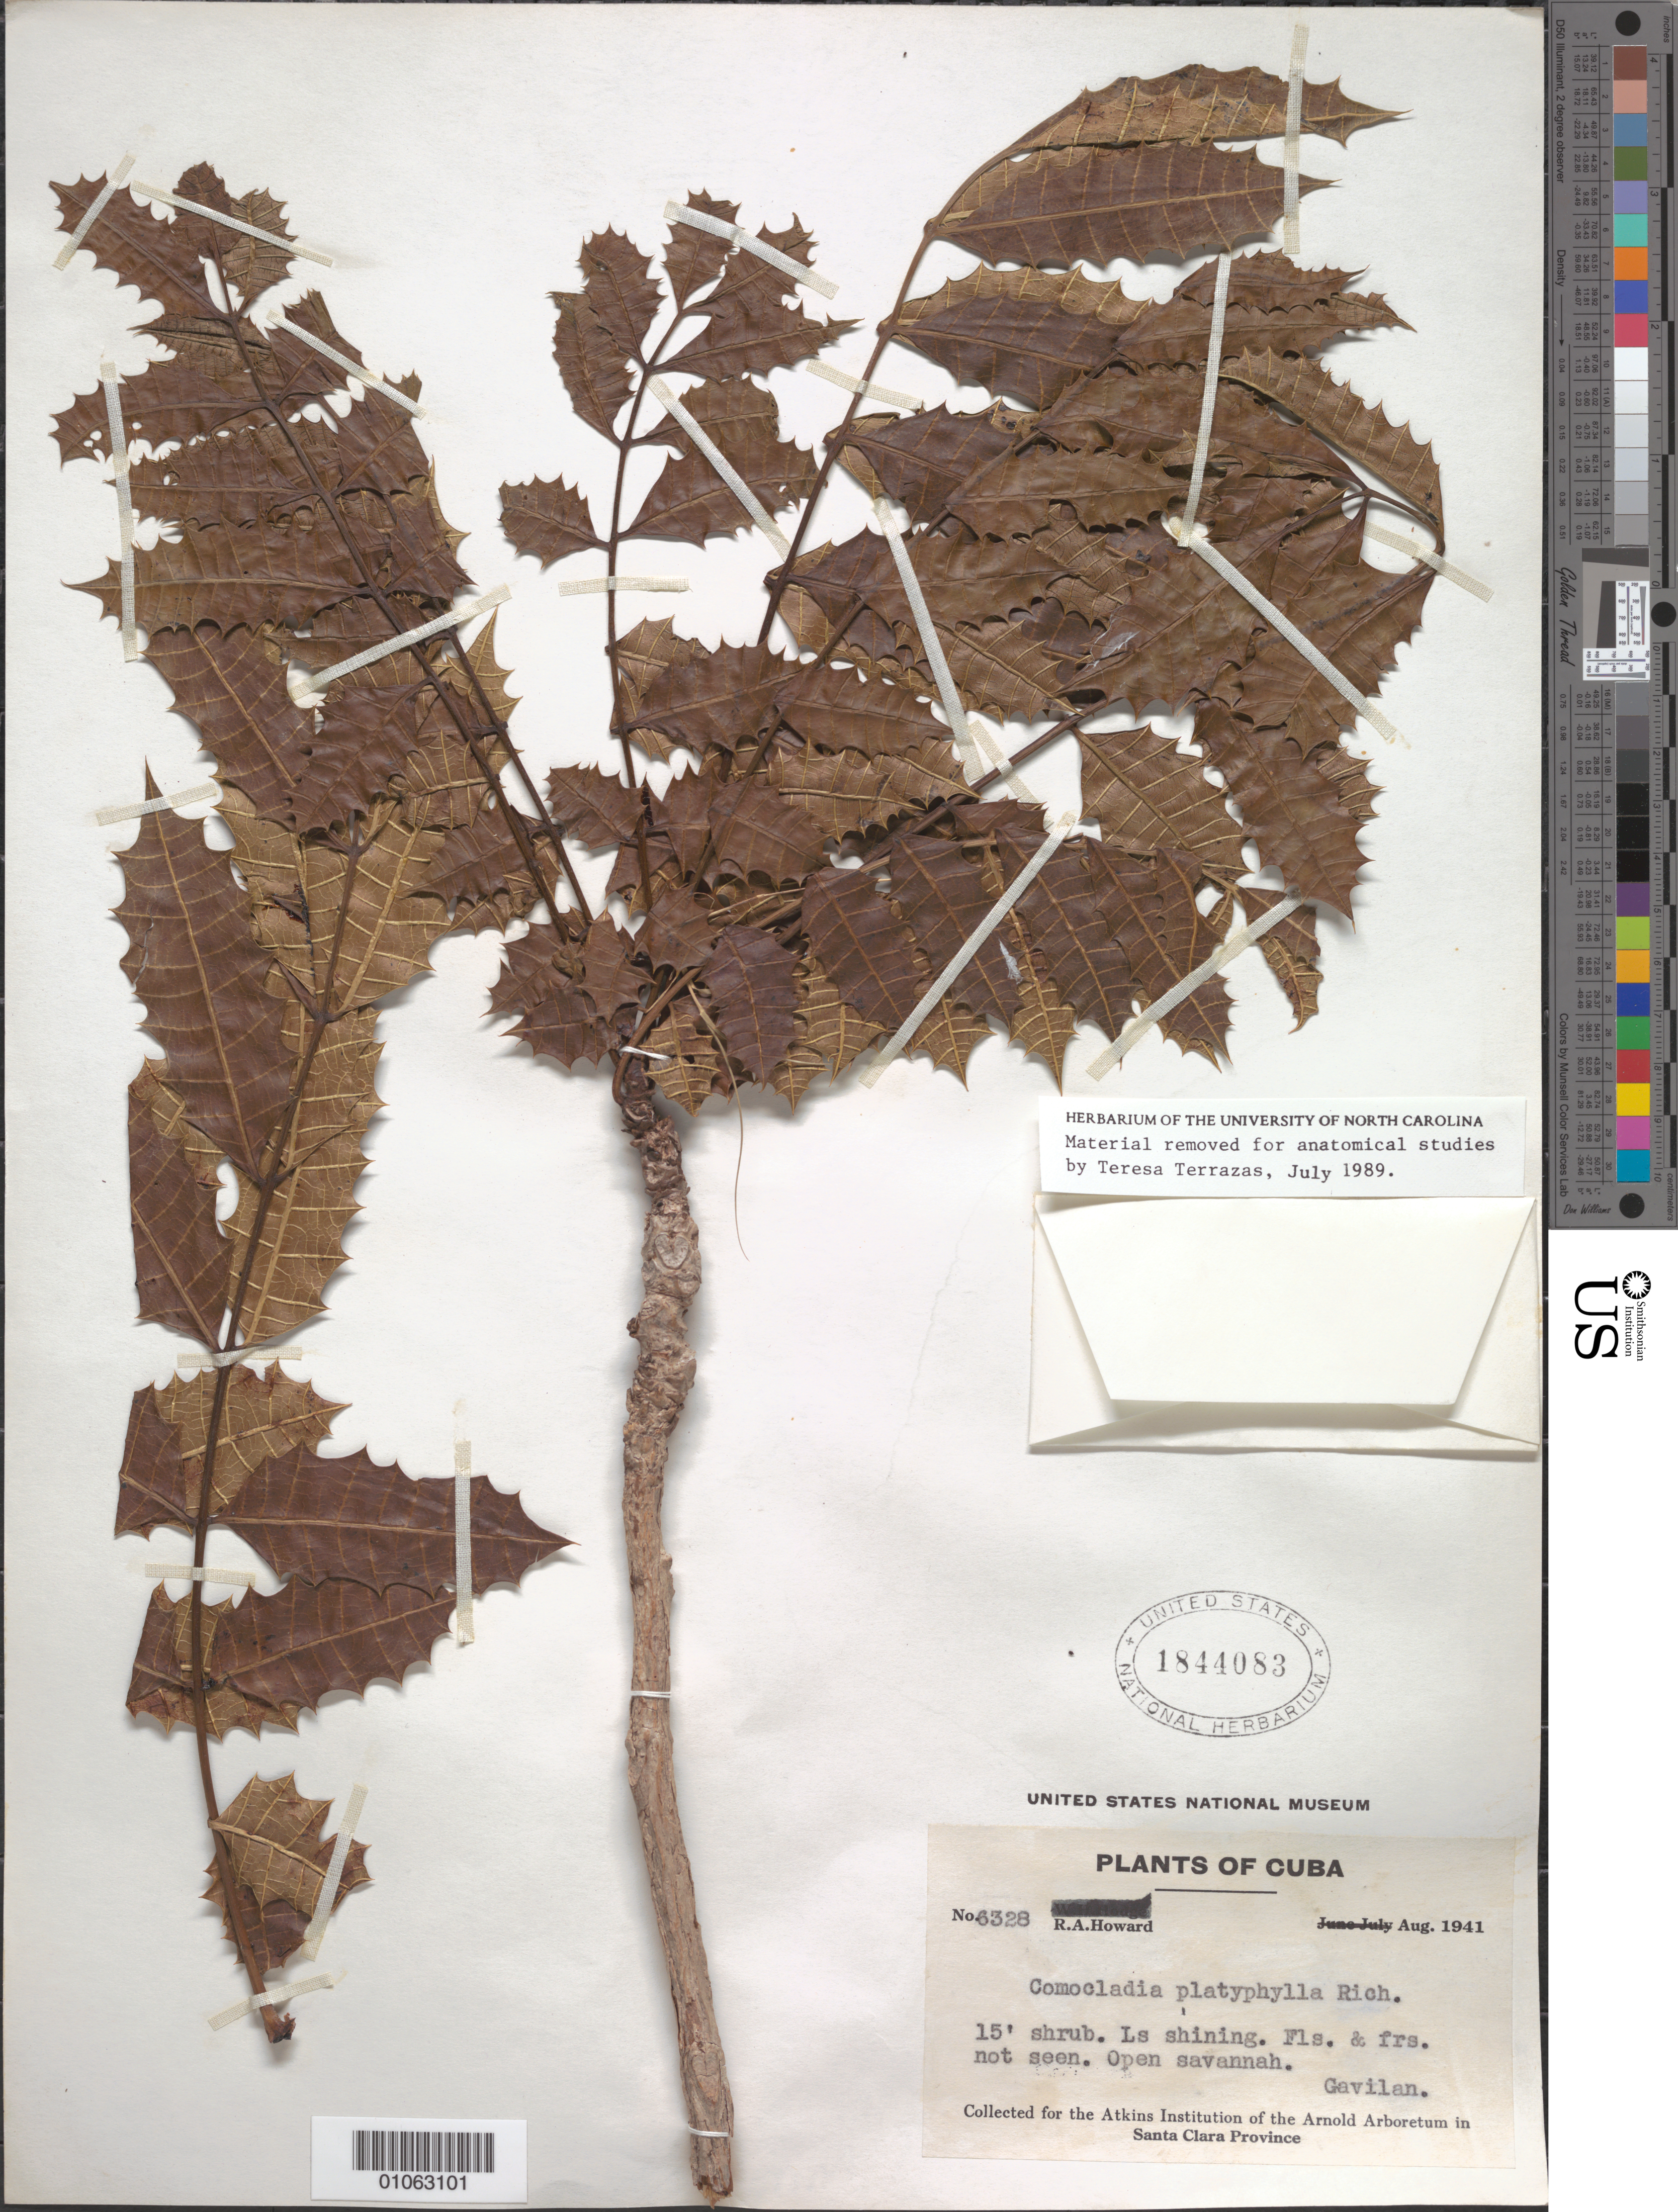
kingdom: Plantae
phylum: Tracheophyta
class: Magnoliopsida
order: Sapindales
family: Anacardiaceae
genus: Comocladia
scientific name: Comocladia platyphylla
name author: A. Rich. ex Griseb.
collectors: R. A. Howard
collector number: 6328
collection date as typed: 01 Aug 1941 to 31 Aug 1941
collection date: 1941-08-01/1941-08-31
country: Cuba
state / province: Villa Clara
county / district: Santa Clara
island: Cuba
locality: Gavilan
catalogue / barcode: US 1844083